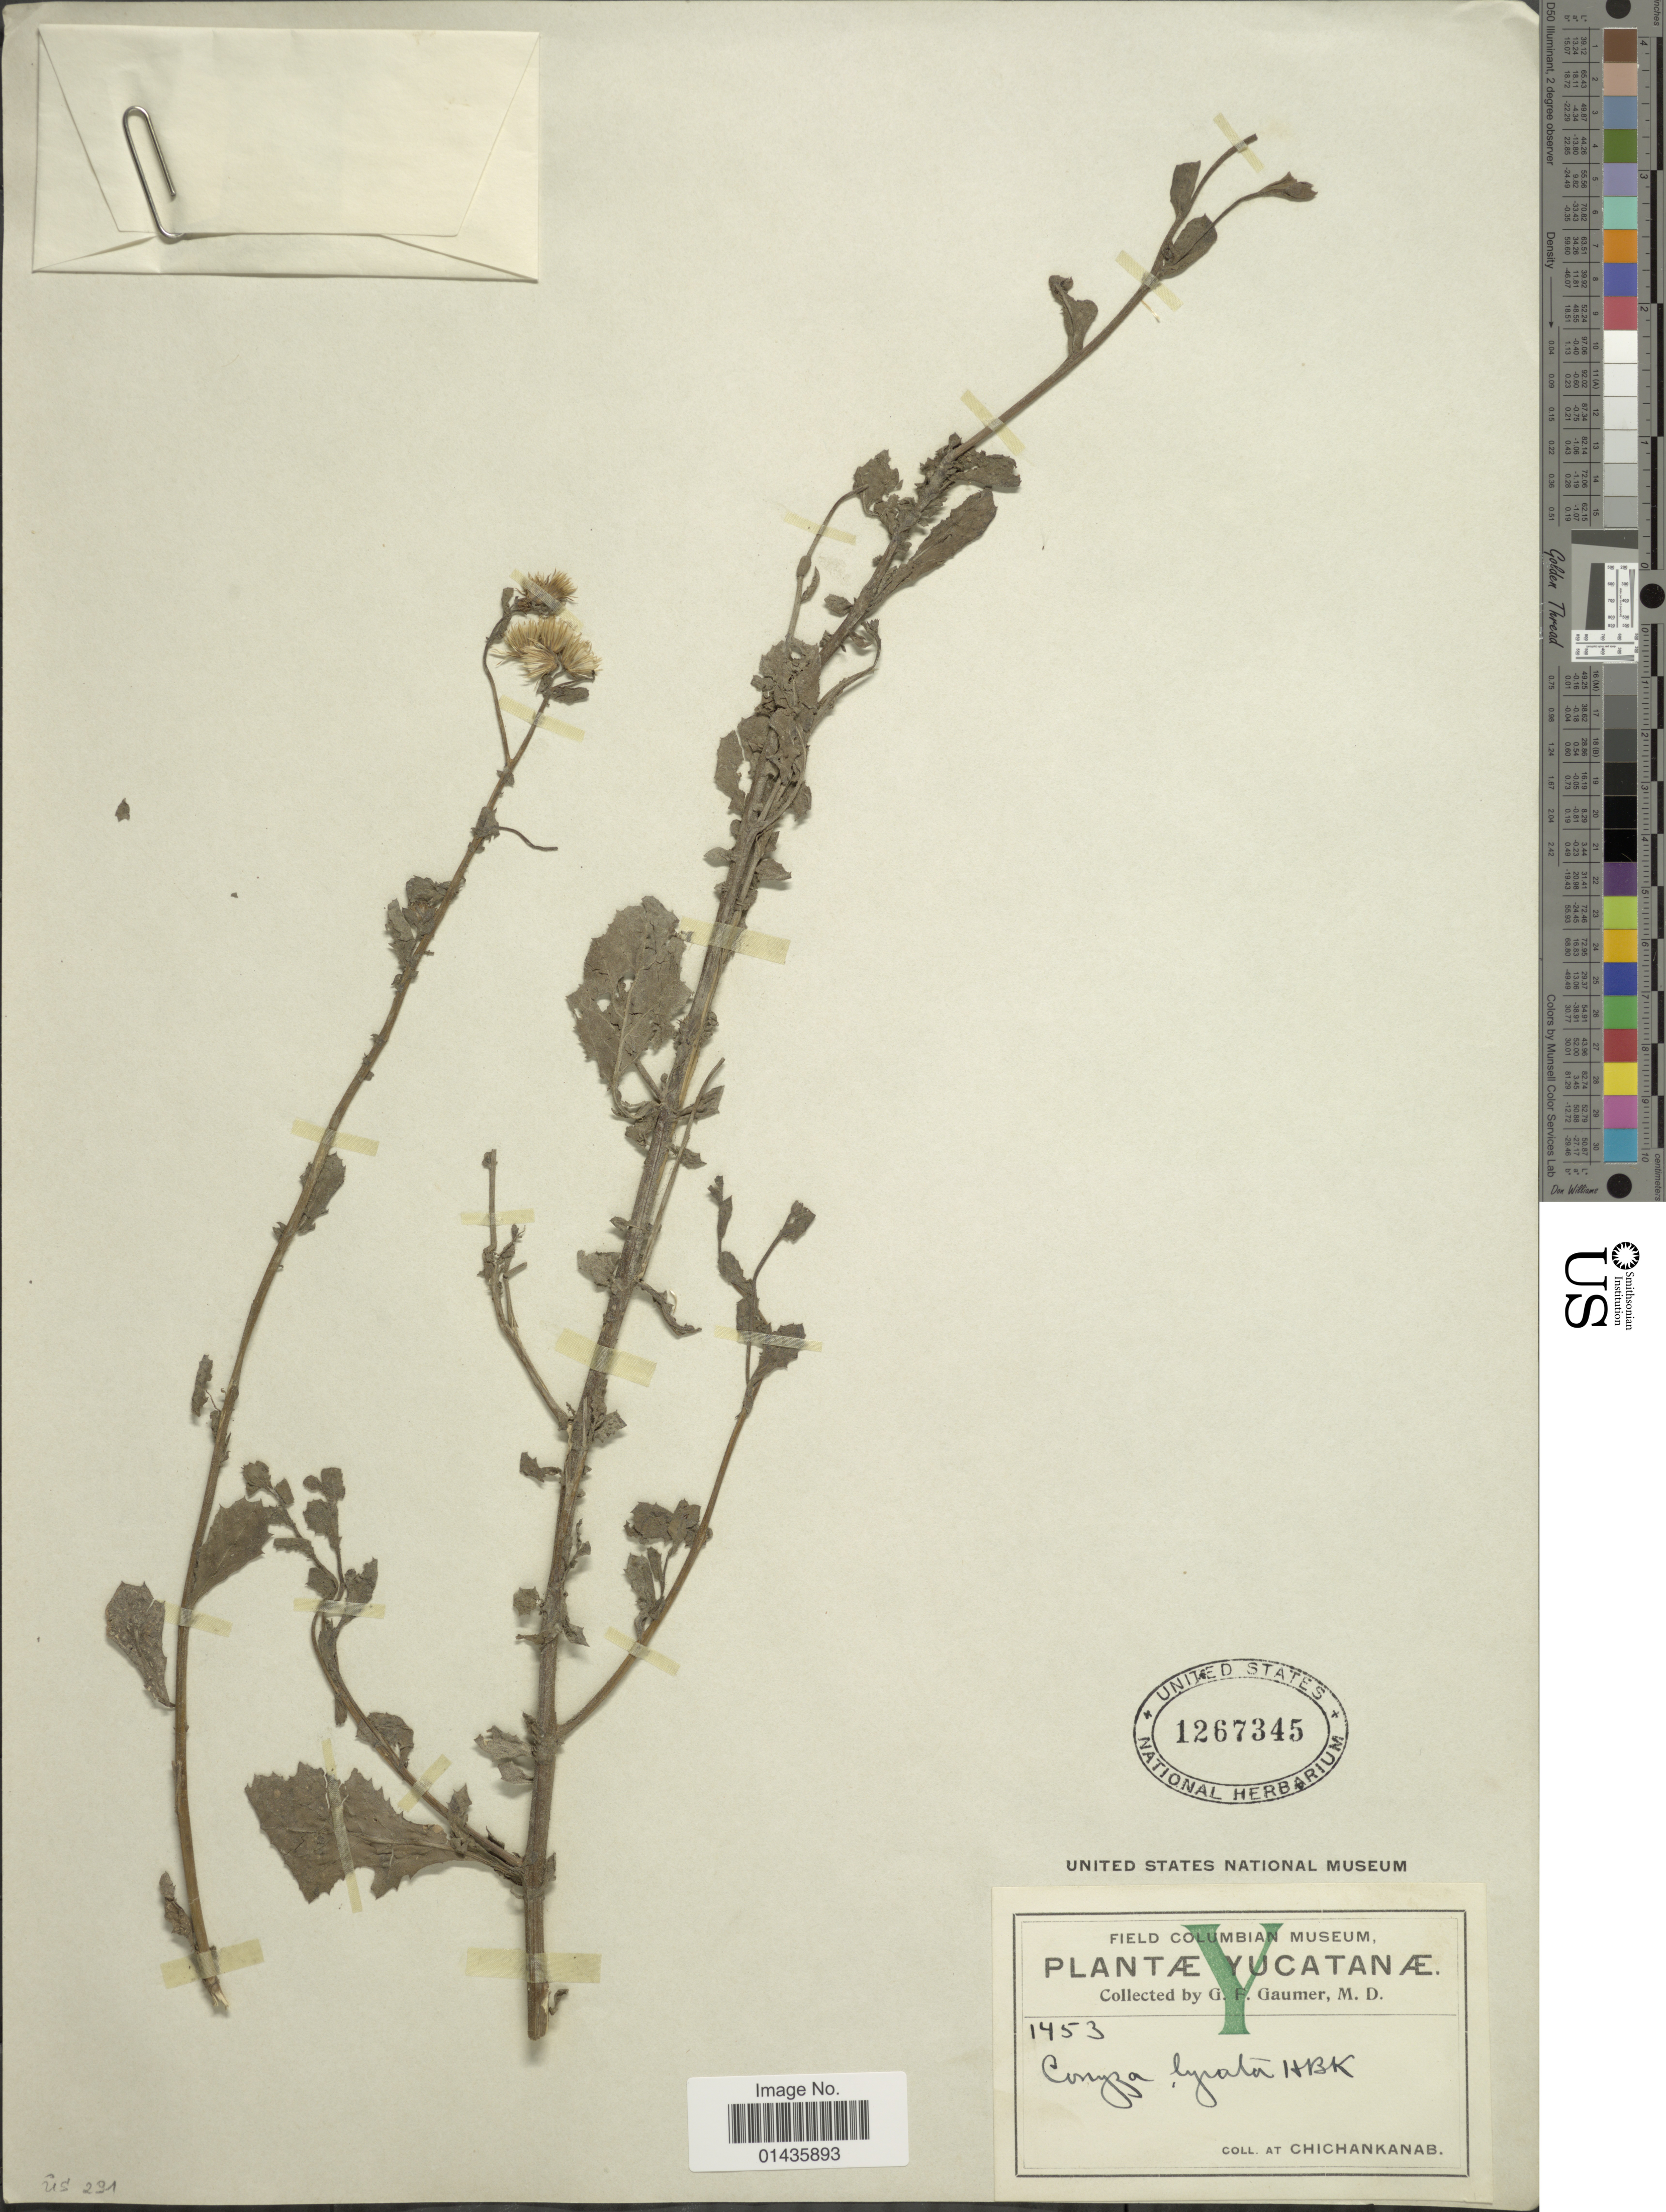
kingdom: Plantae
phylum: Tracheophyta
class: Magnoliopsida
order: Asterales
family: Asteraceae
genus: Pseudoconyza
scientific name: Pseudoconyza lyrata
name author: (Kunth) Cuatrec.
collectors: G. F. Gaumer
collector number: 1453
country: Mexico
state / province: Yucatán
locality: Chichankanab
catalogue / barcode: US 1267345